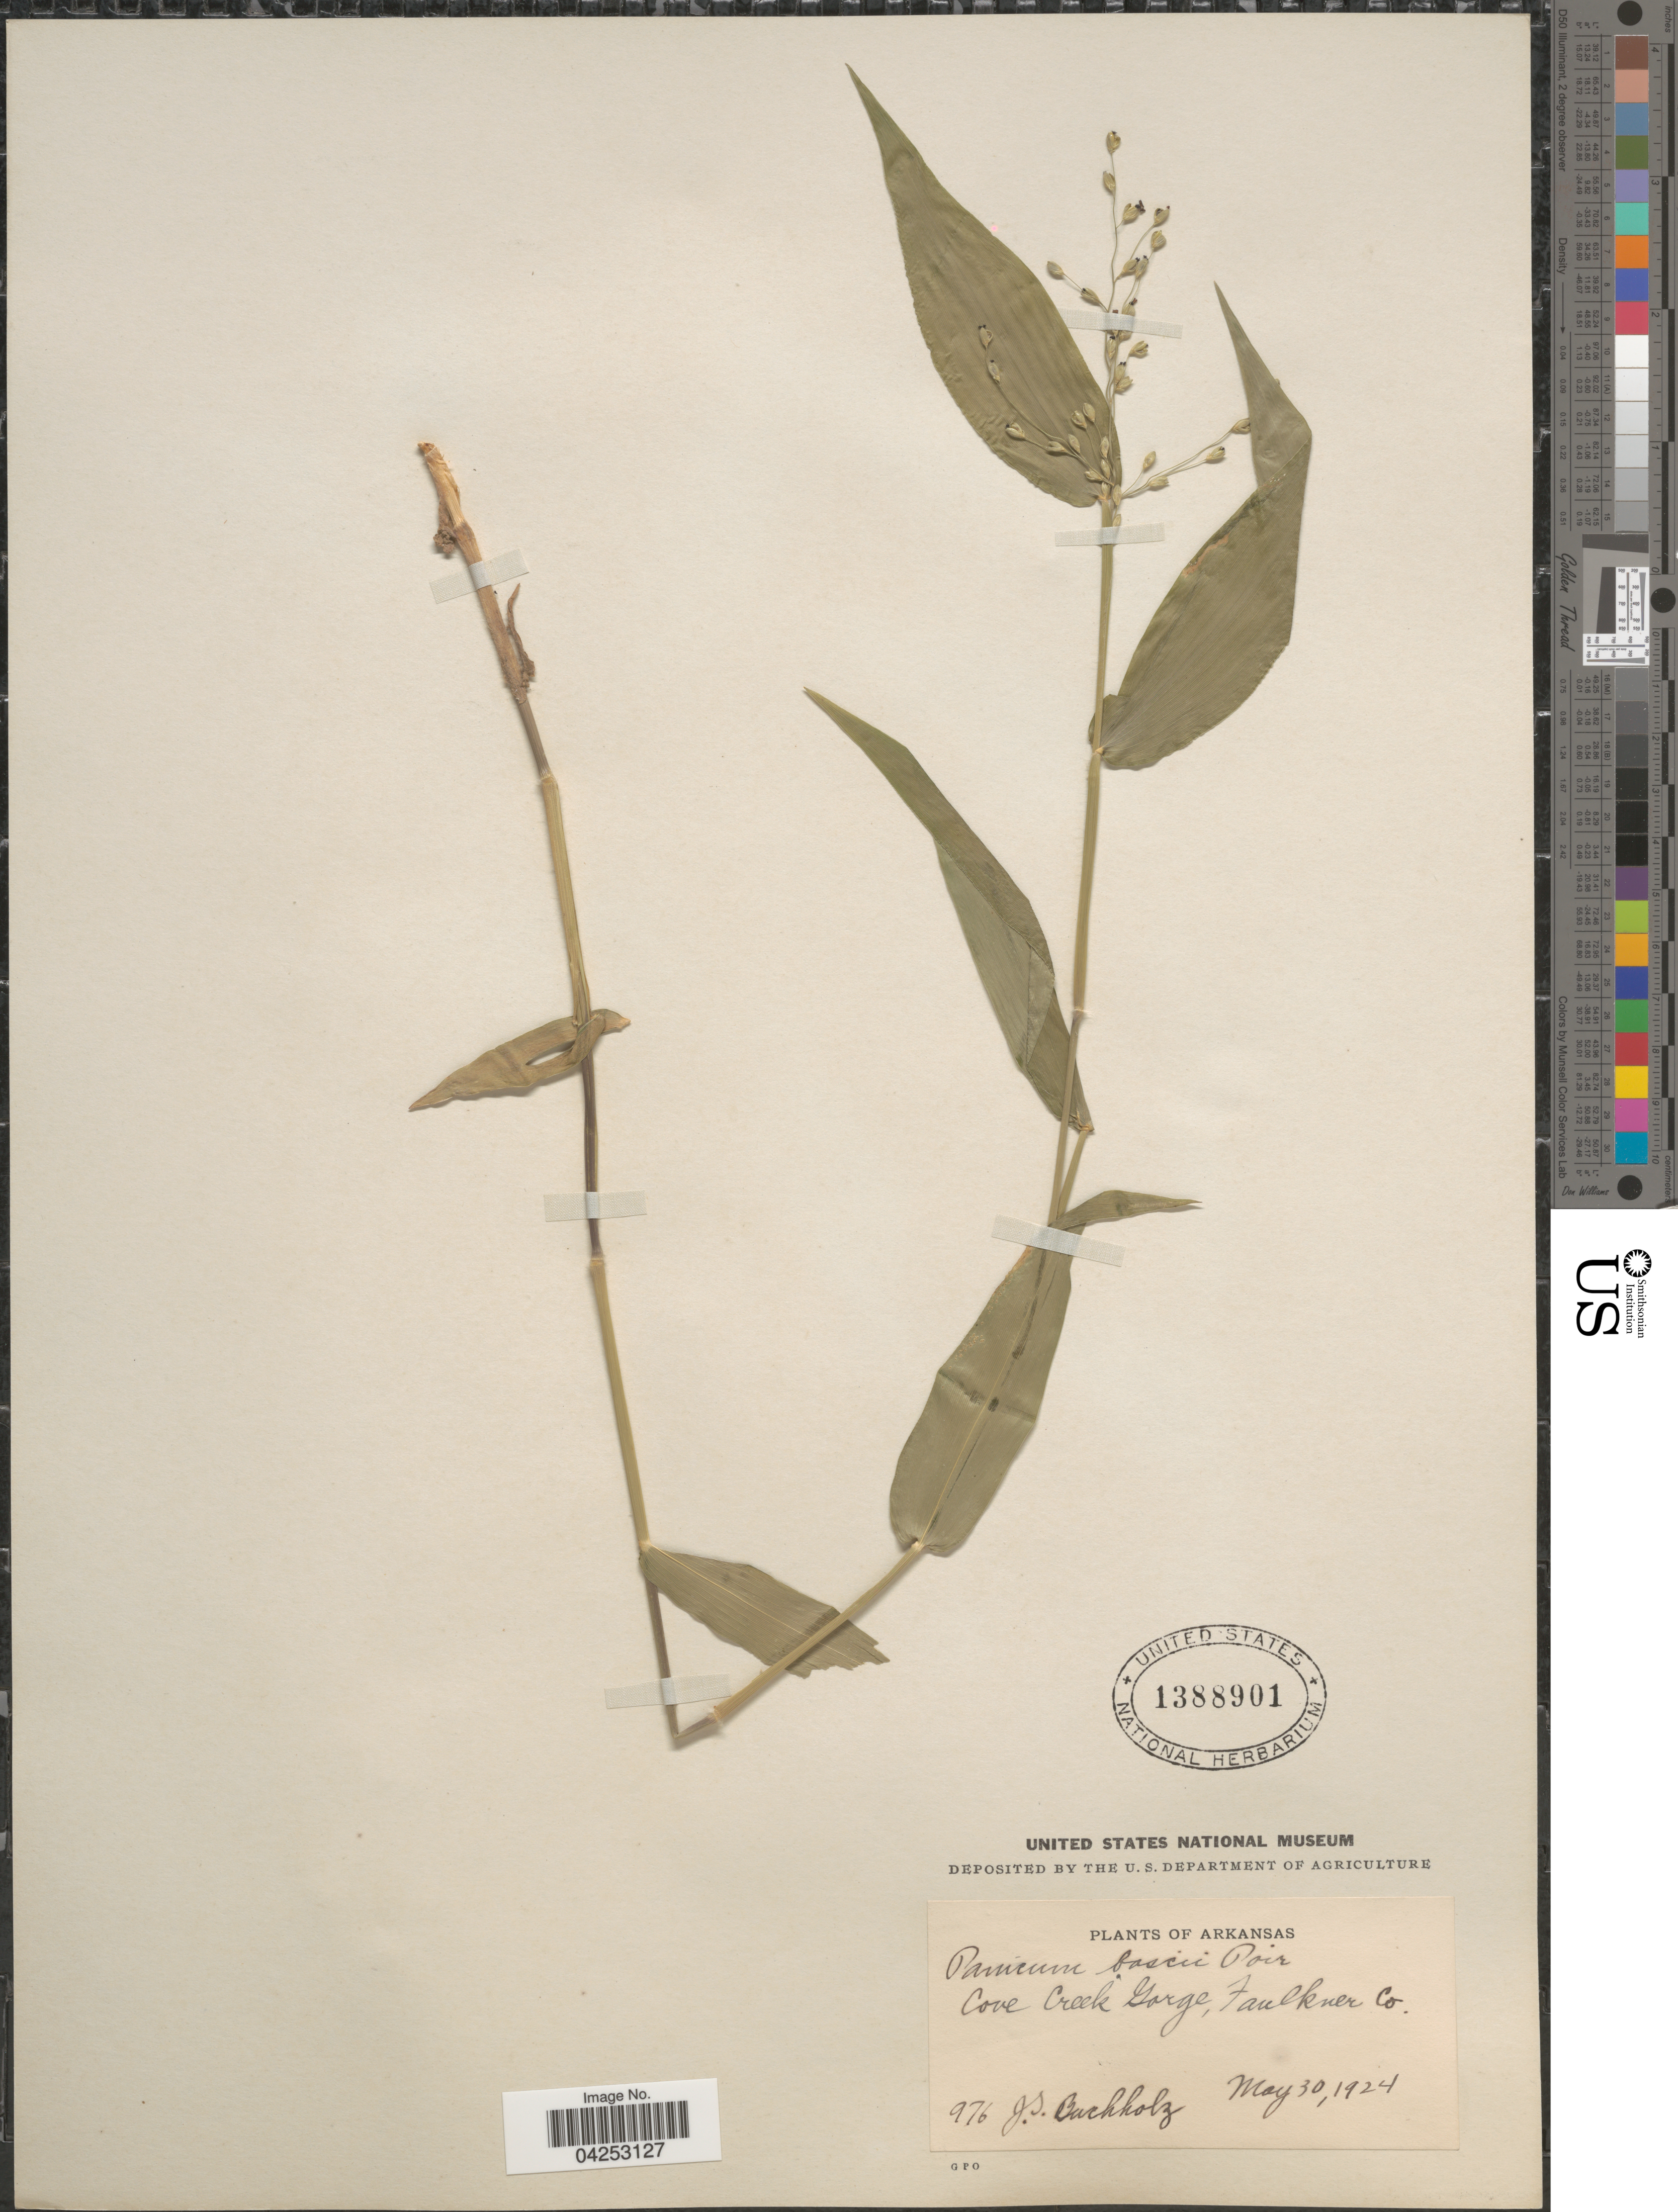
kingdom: Plantae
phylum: Tracheophyta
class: Liliopsida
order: Poales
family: Poaceae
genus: Dichanthelium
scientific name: Dichanthelium boscii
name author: (Poir.) Gould & C.A. Clark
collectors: J. T. Buchholz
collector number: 976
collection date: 1924-05-30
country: United States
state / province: Arkansas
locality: Cove Creek Gorge, Faulkner Co.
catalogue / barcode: US 1388901